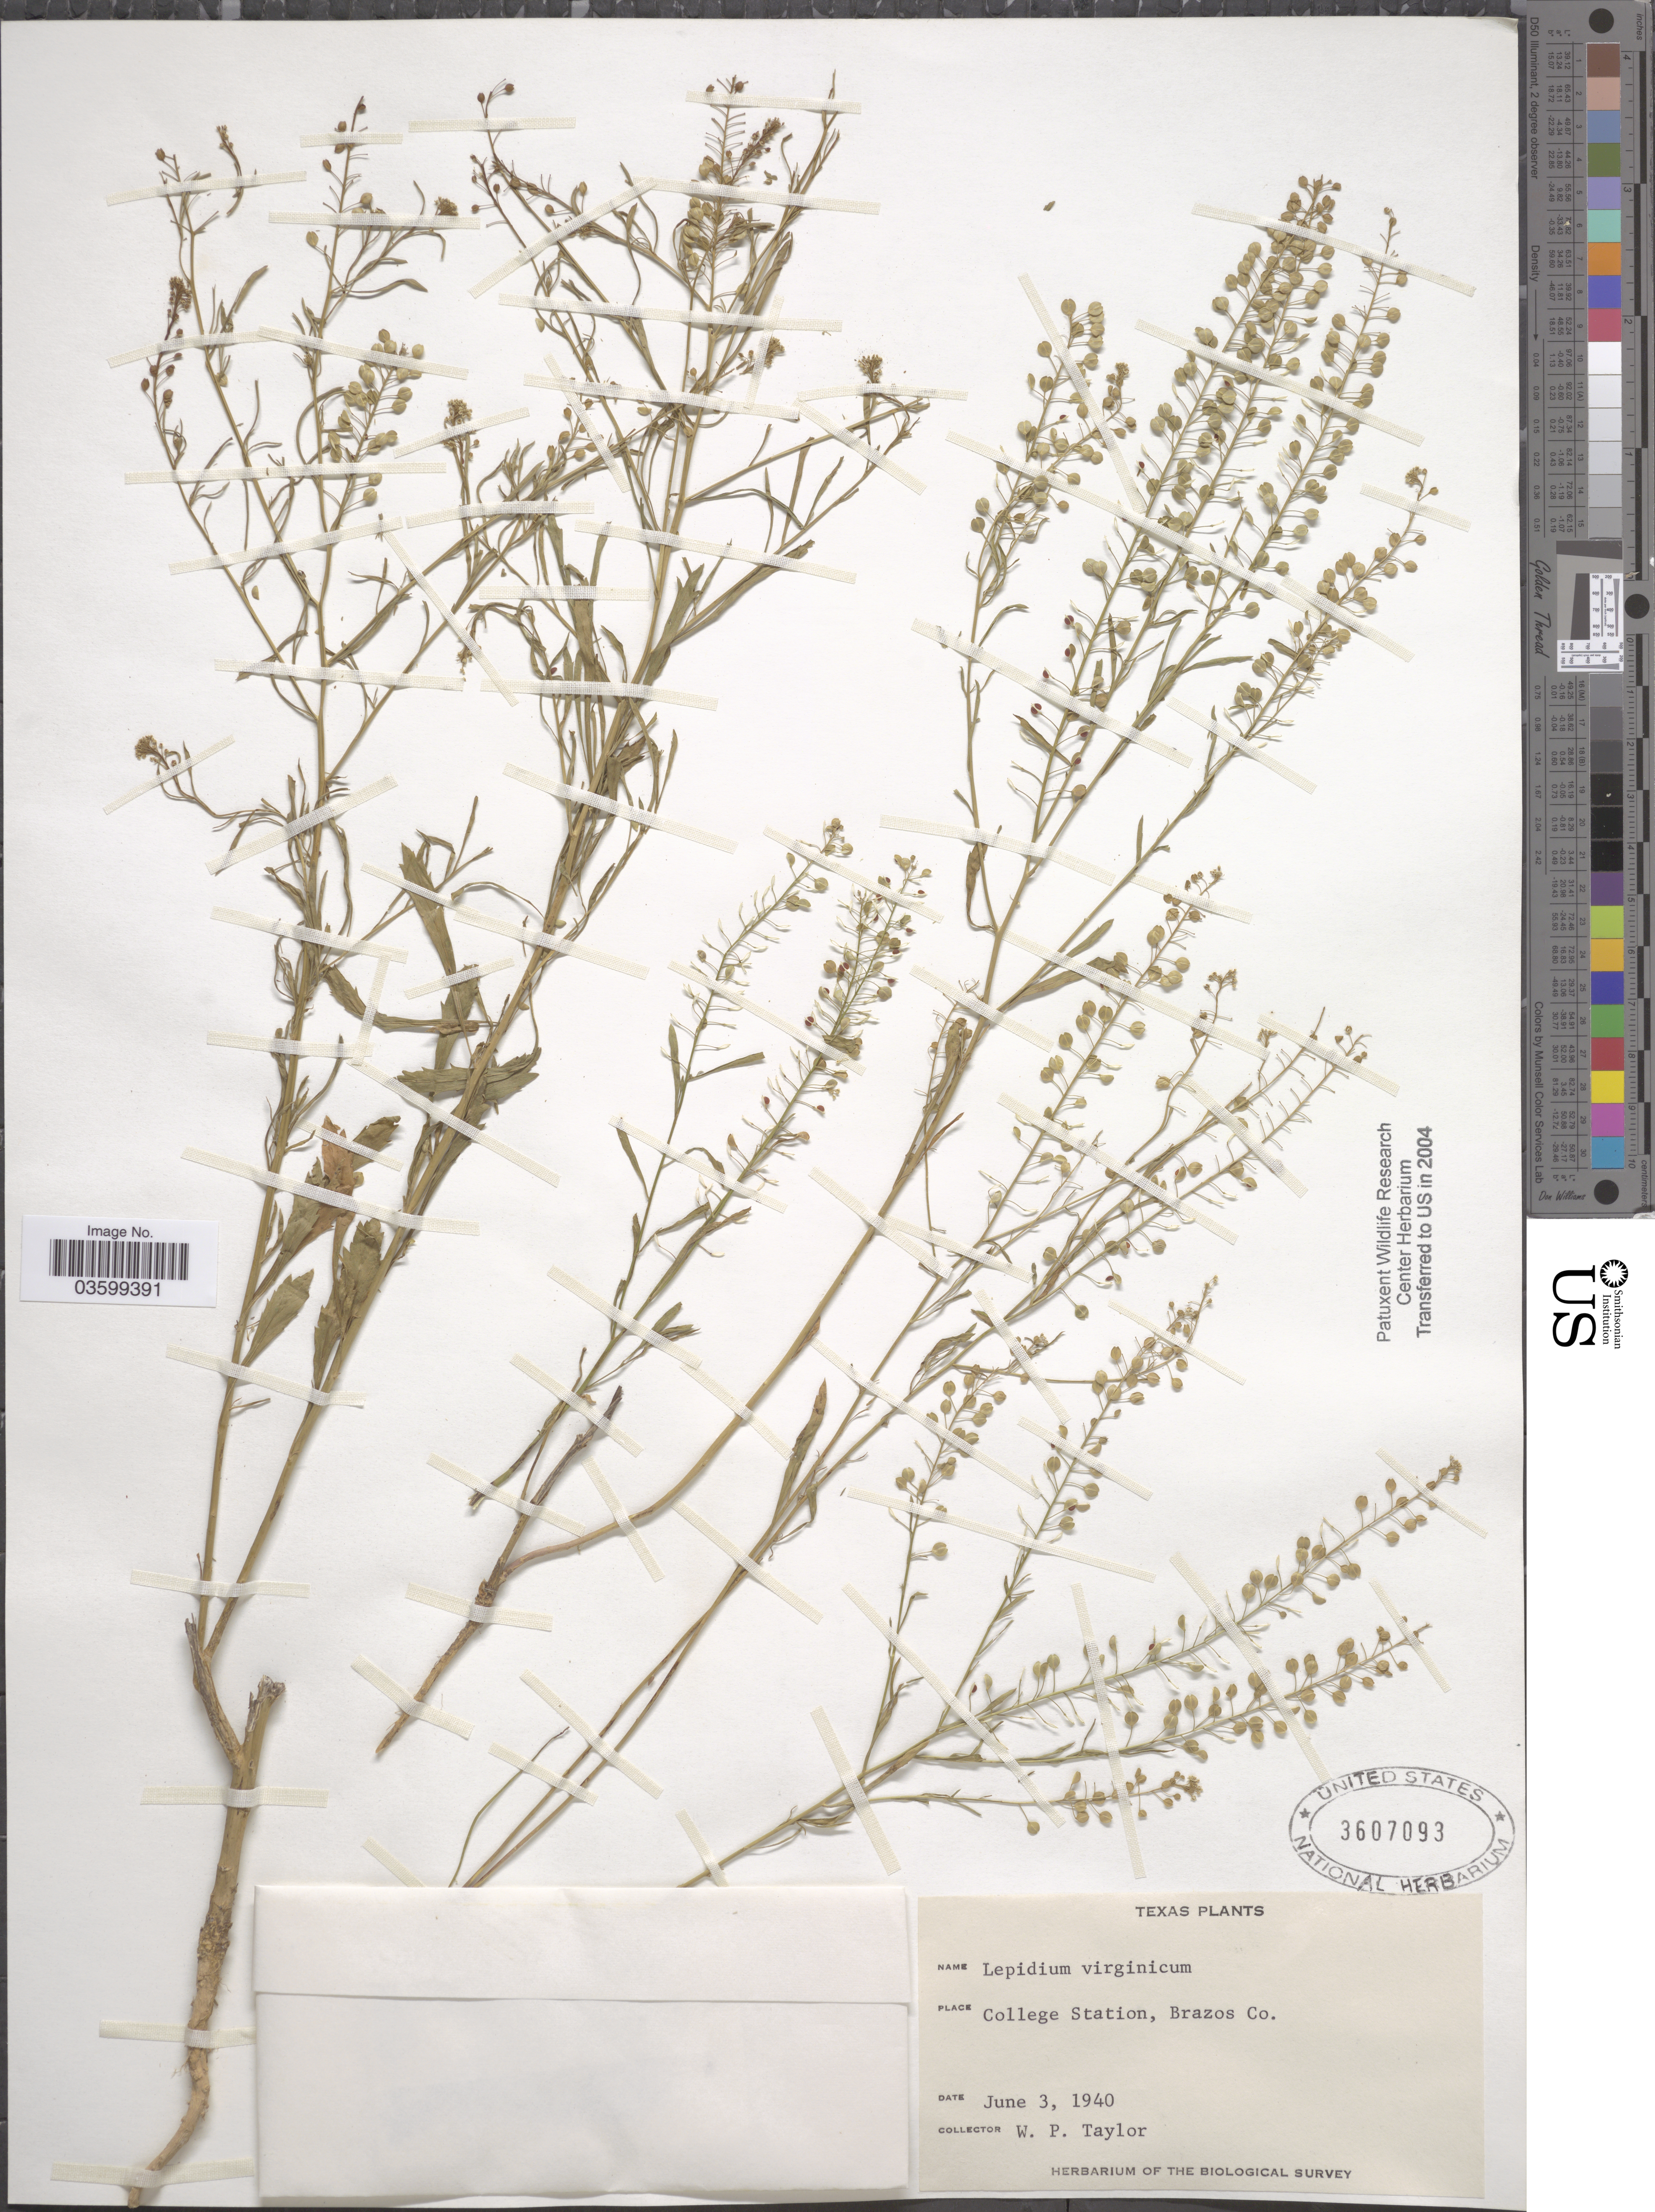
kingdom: Plantae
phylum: Tracheophyta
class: Magnoliopsida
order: Brassicales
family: Brassicaceae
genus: Lepidium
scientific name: Lepidium virginicum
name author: L.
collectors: W. P. Taylor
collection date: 1940-06-03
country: United States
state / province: Texas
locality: College Station, Brazos Co.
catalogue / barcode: US 3607093